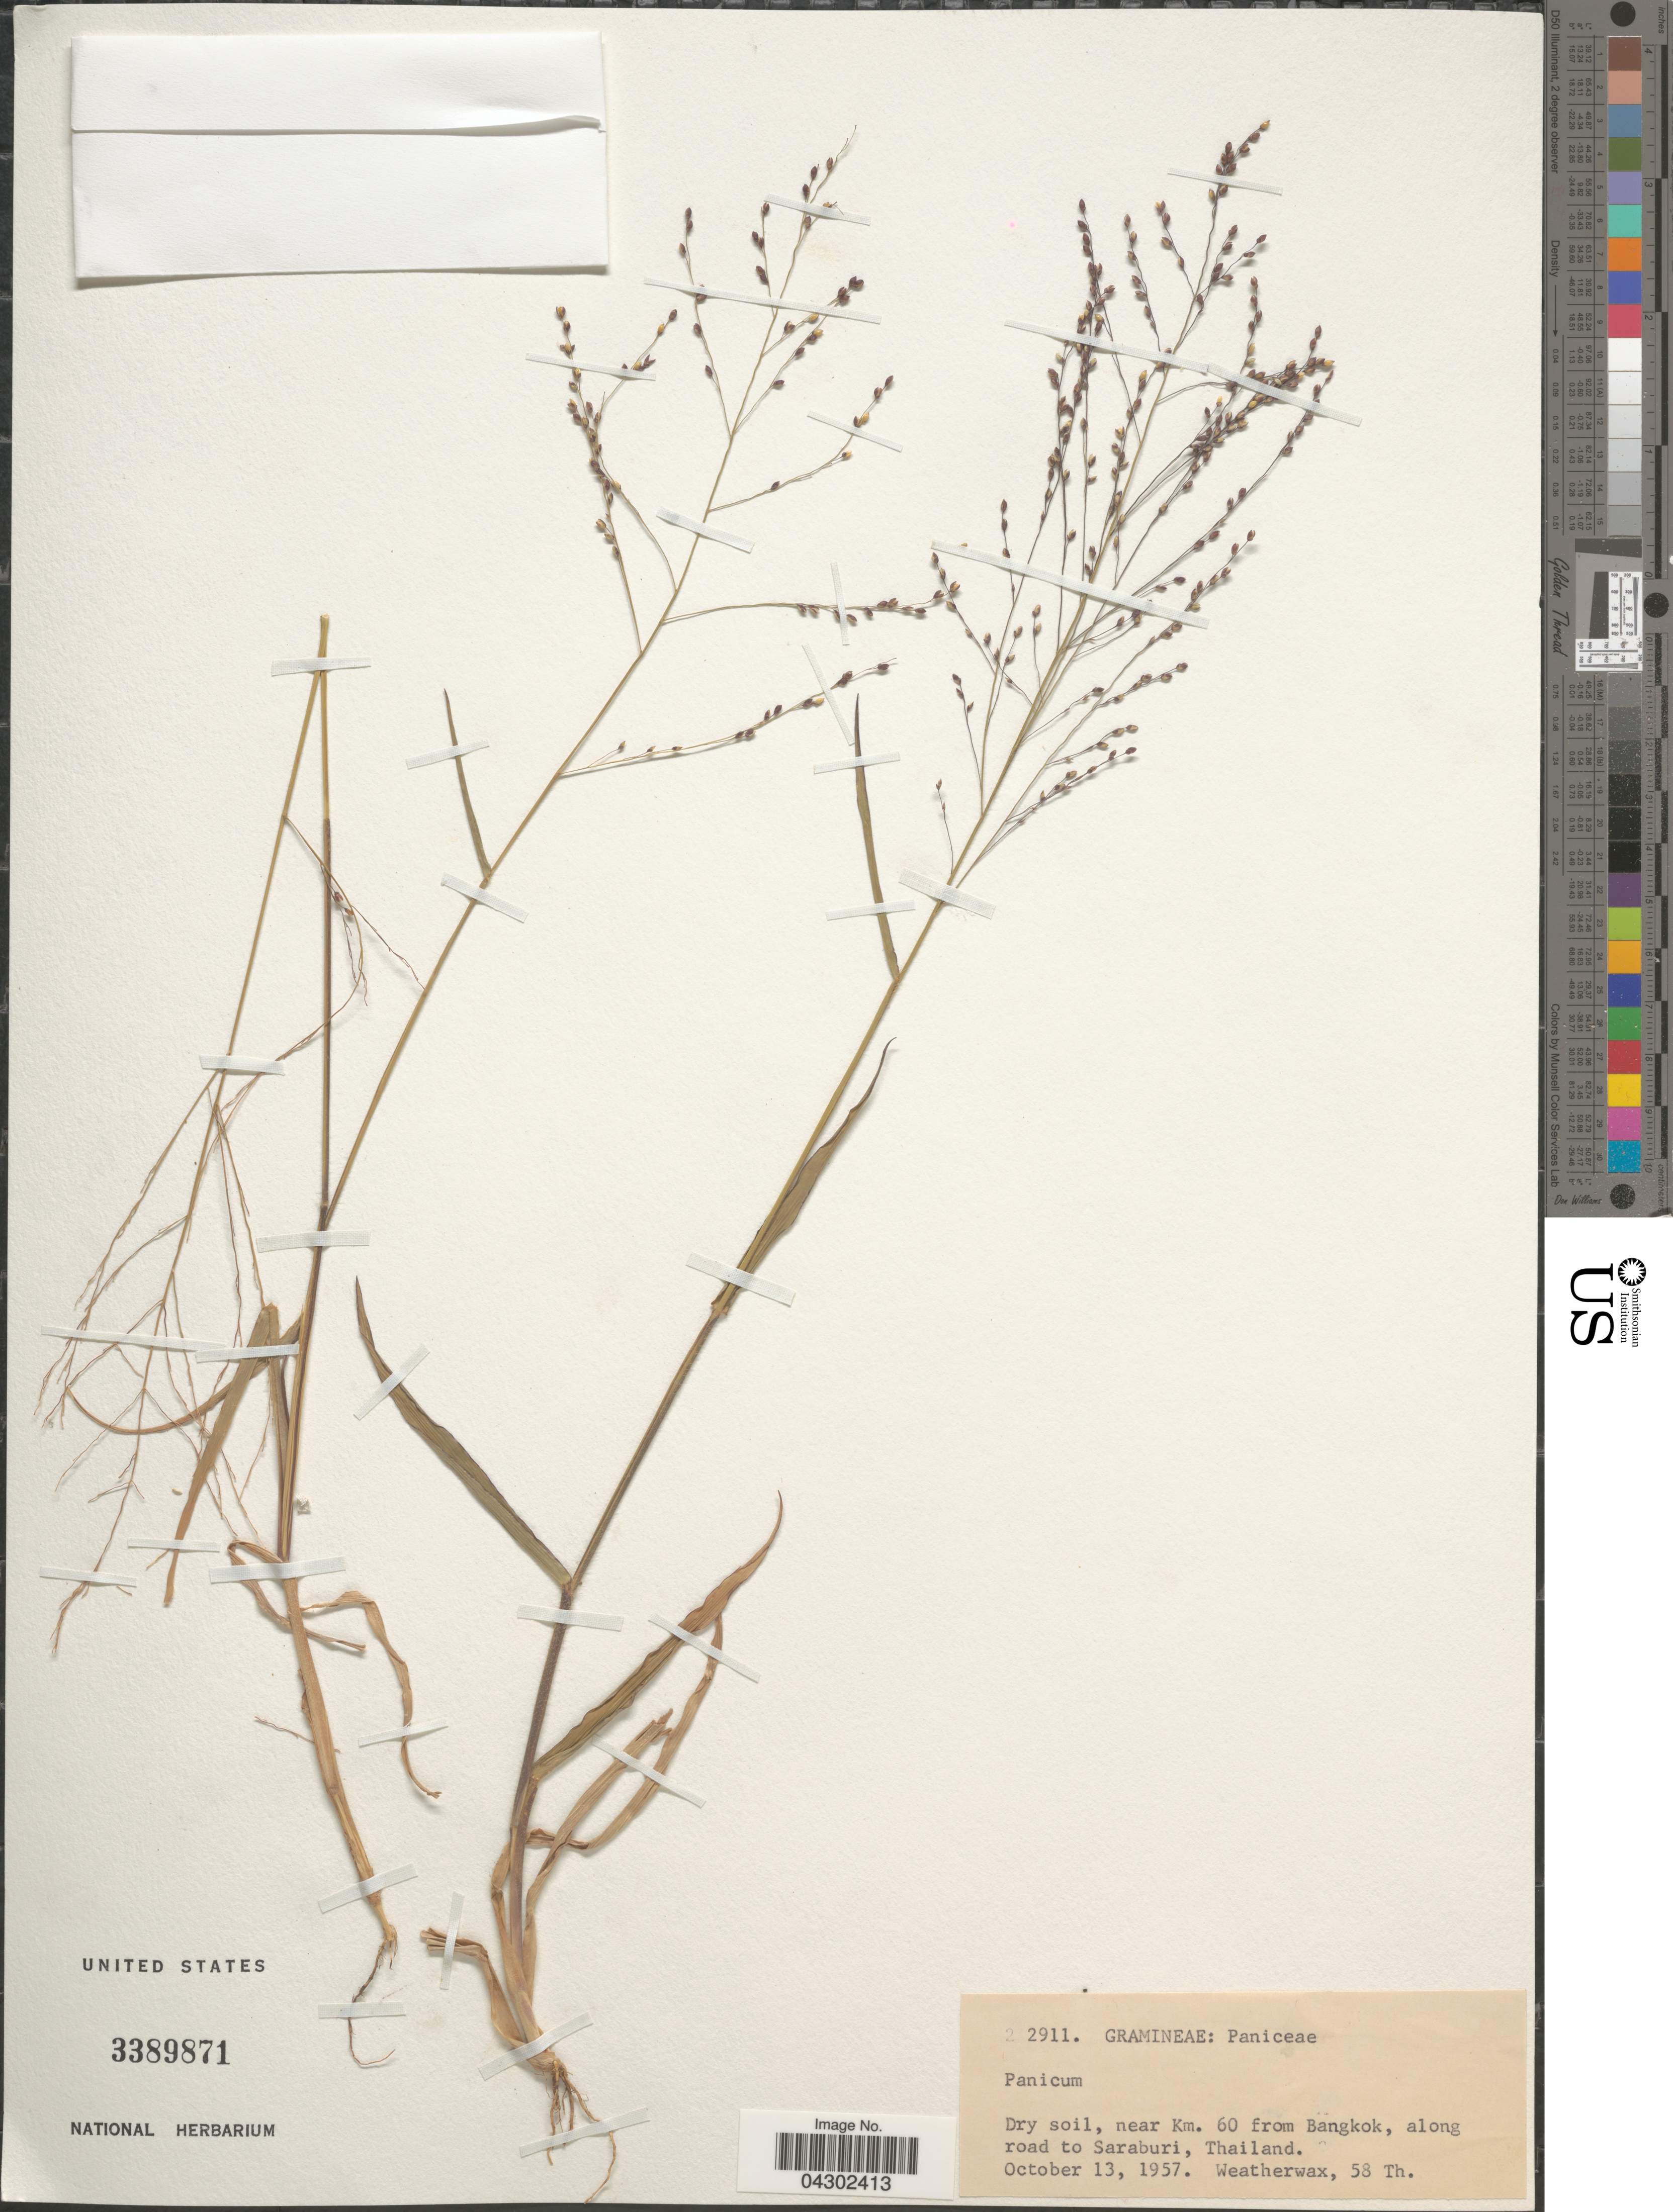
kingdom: Plantae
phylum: Tracheophyta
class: Liliopsida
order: Poales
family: Poaceae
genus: Panicum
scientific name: Panicum sp.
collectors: -. Weatherwax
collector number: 58 Th./2911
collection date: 1957-10-13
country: Thailand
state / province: Saraburi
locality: Dry soil, near Km. 60 from Bangkok, along road to Saraburi.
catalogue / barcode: US 3389871